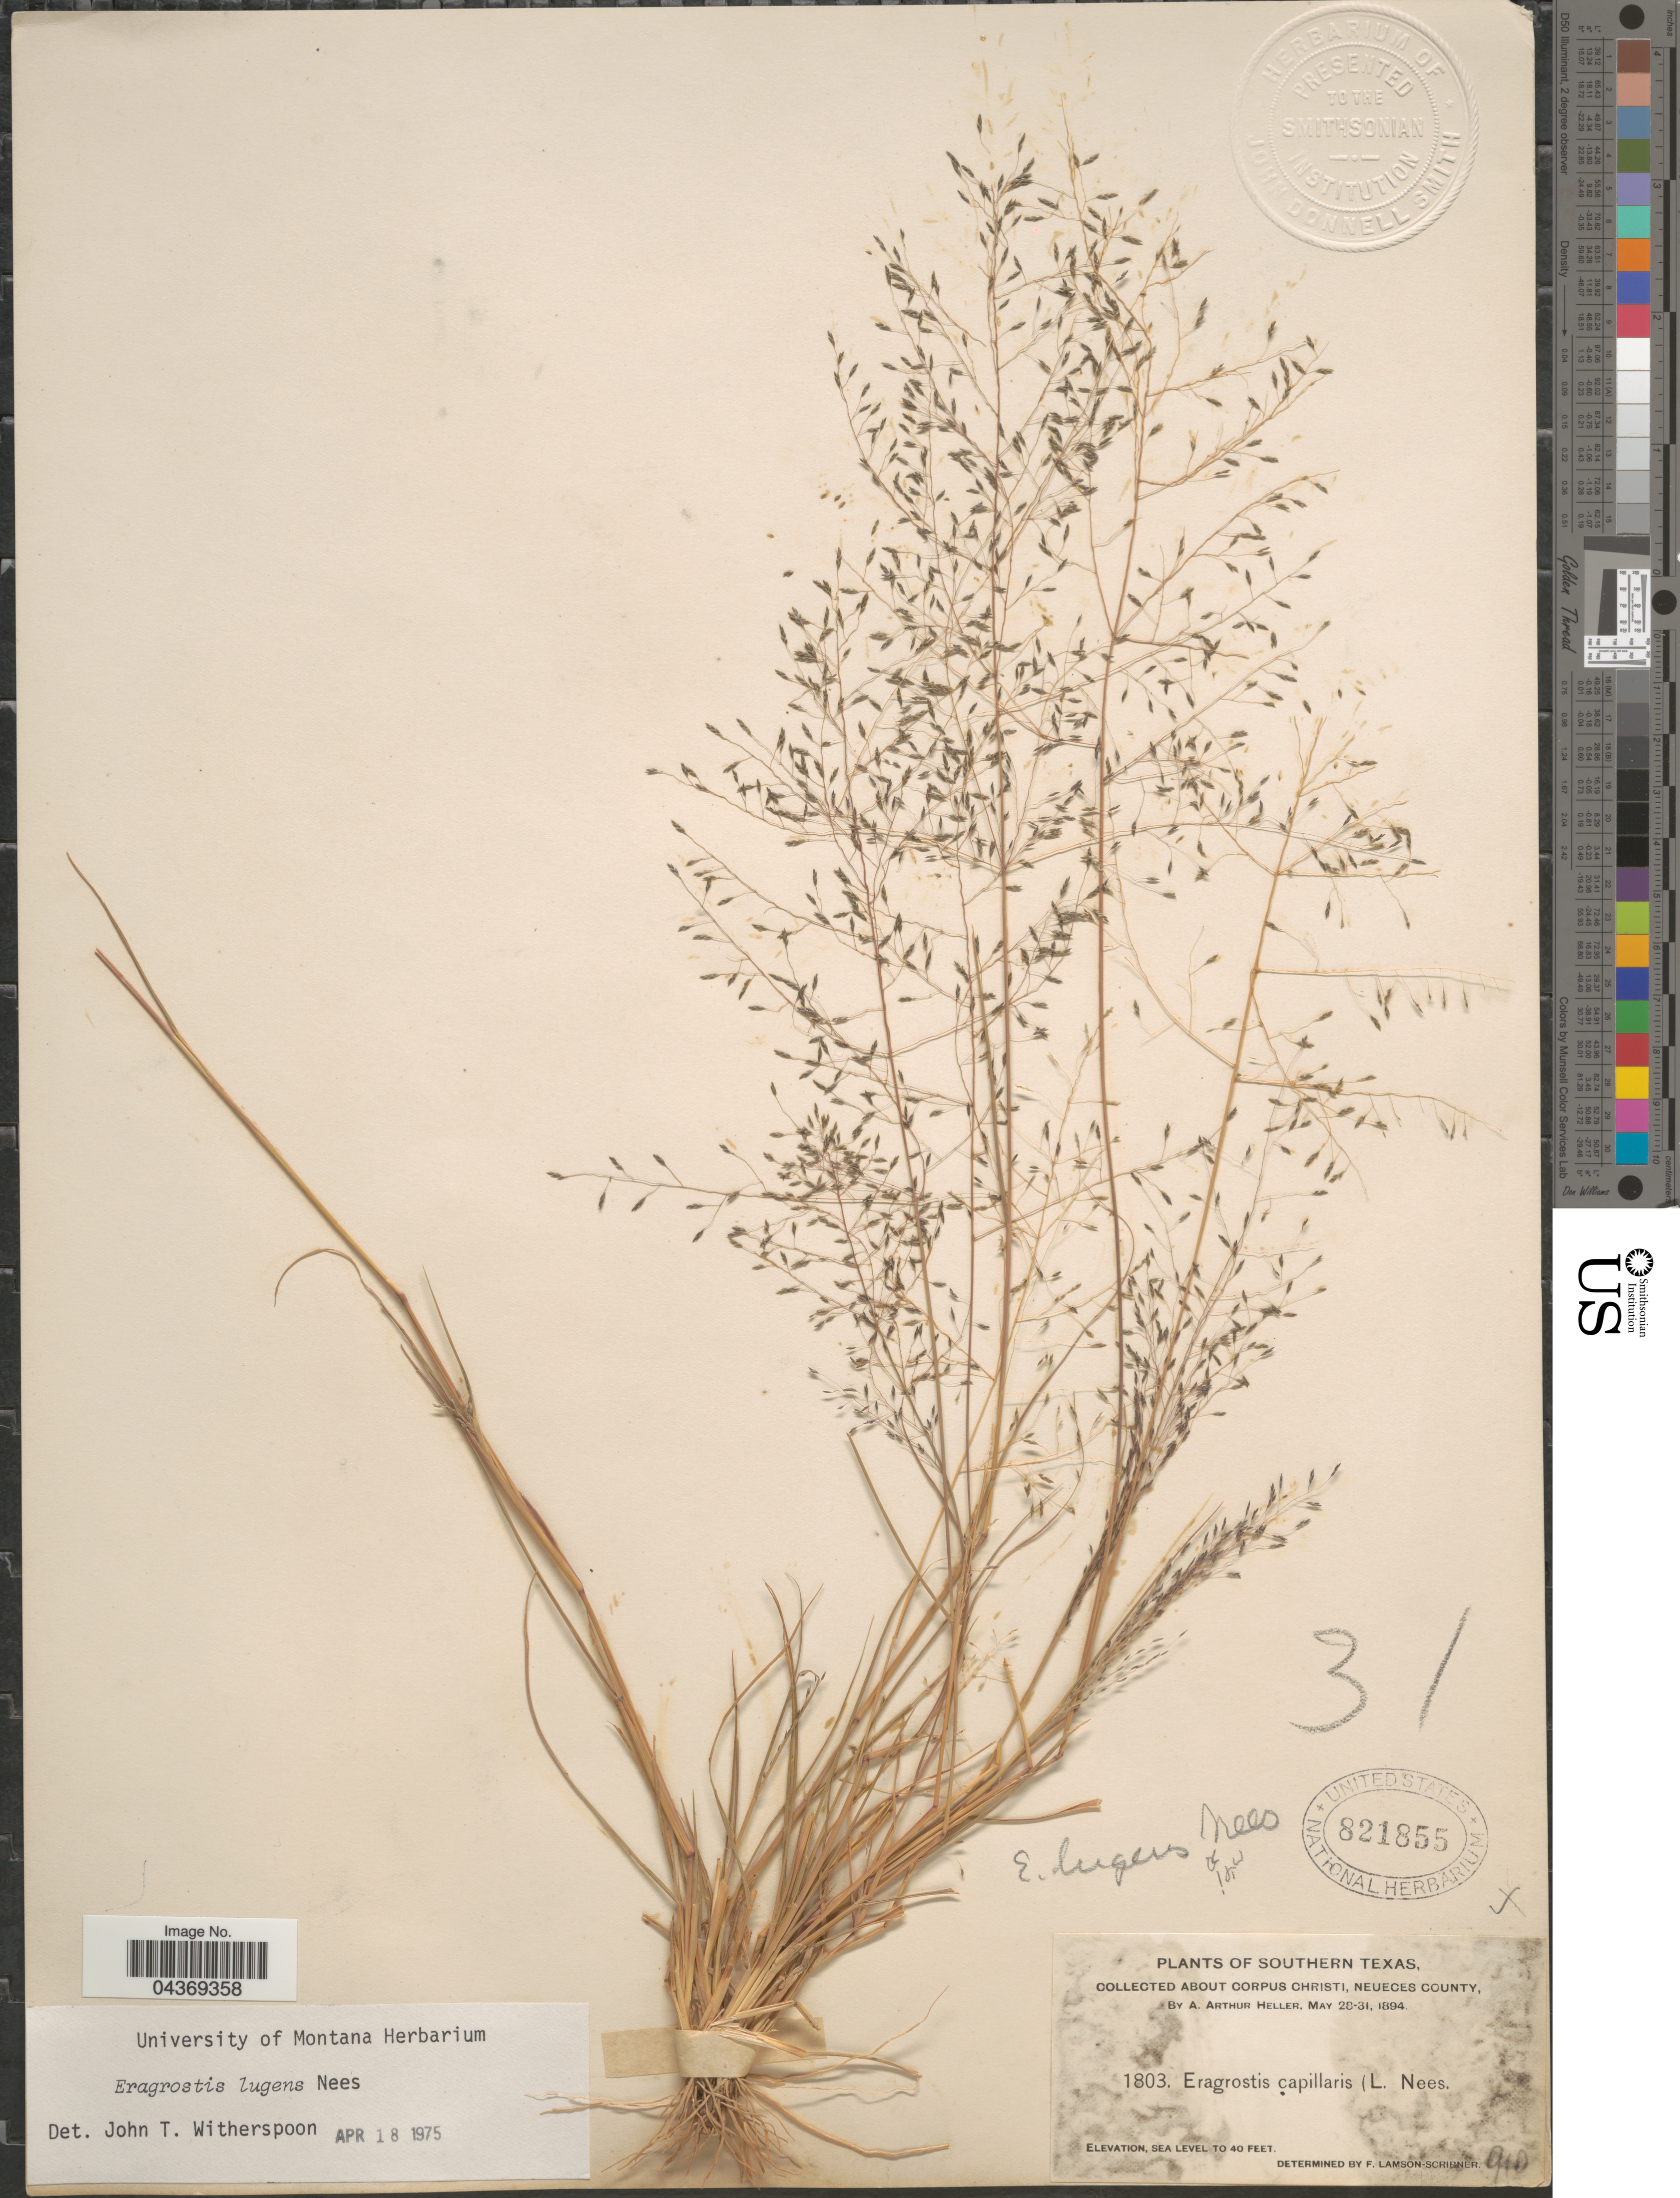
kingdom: Plantae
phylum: Tracheophyta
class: Liliopsida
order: Poales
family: Poaceae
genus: Eragrostis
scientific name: Eragrostis lugens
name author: Nees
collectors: A. A. Heller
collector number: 1803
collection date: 1894-05-28/1894-05-31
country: United States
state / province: Texas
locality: Southern Texas. About Corpus Christi, Neueces County.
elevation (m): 0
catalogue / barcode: US 821855